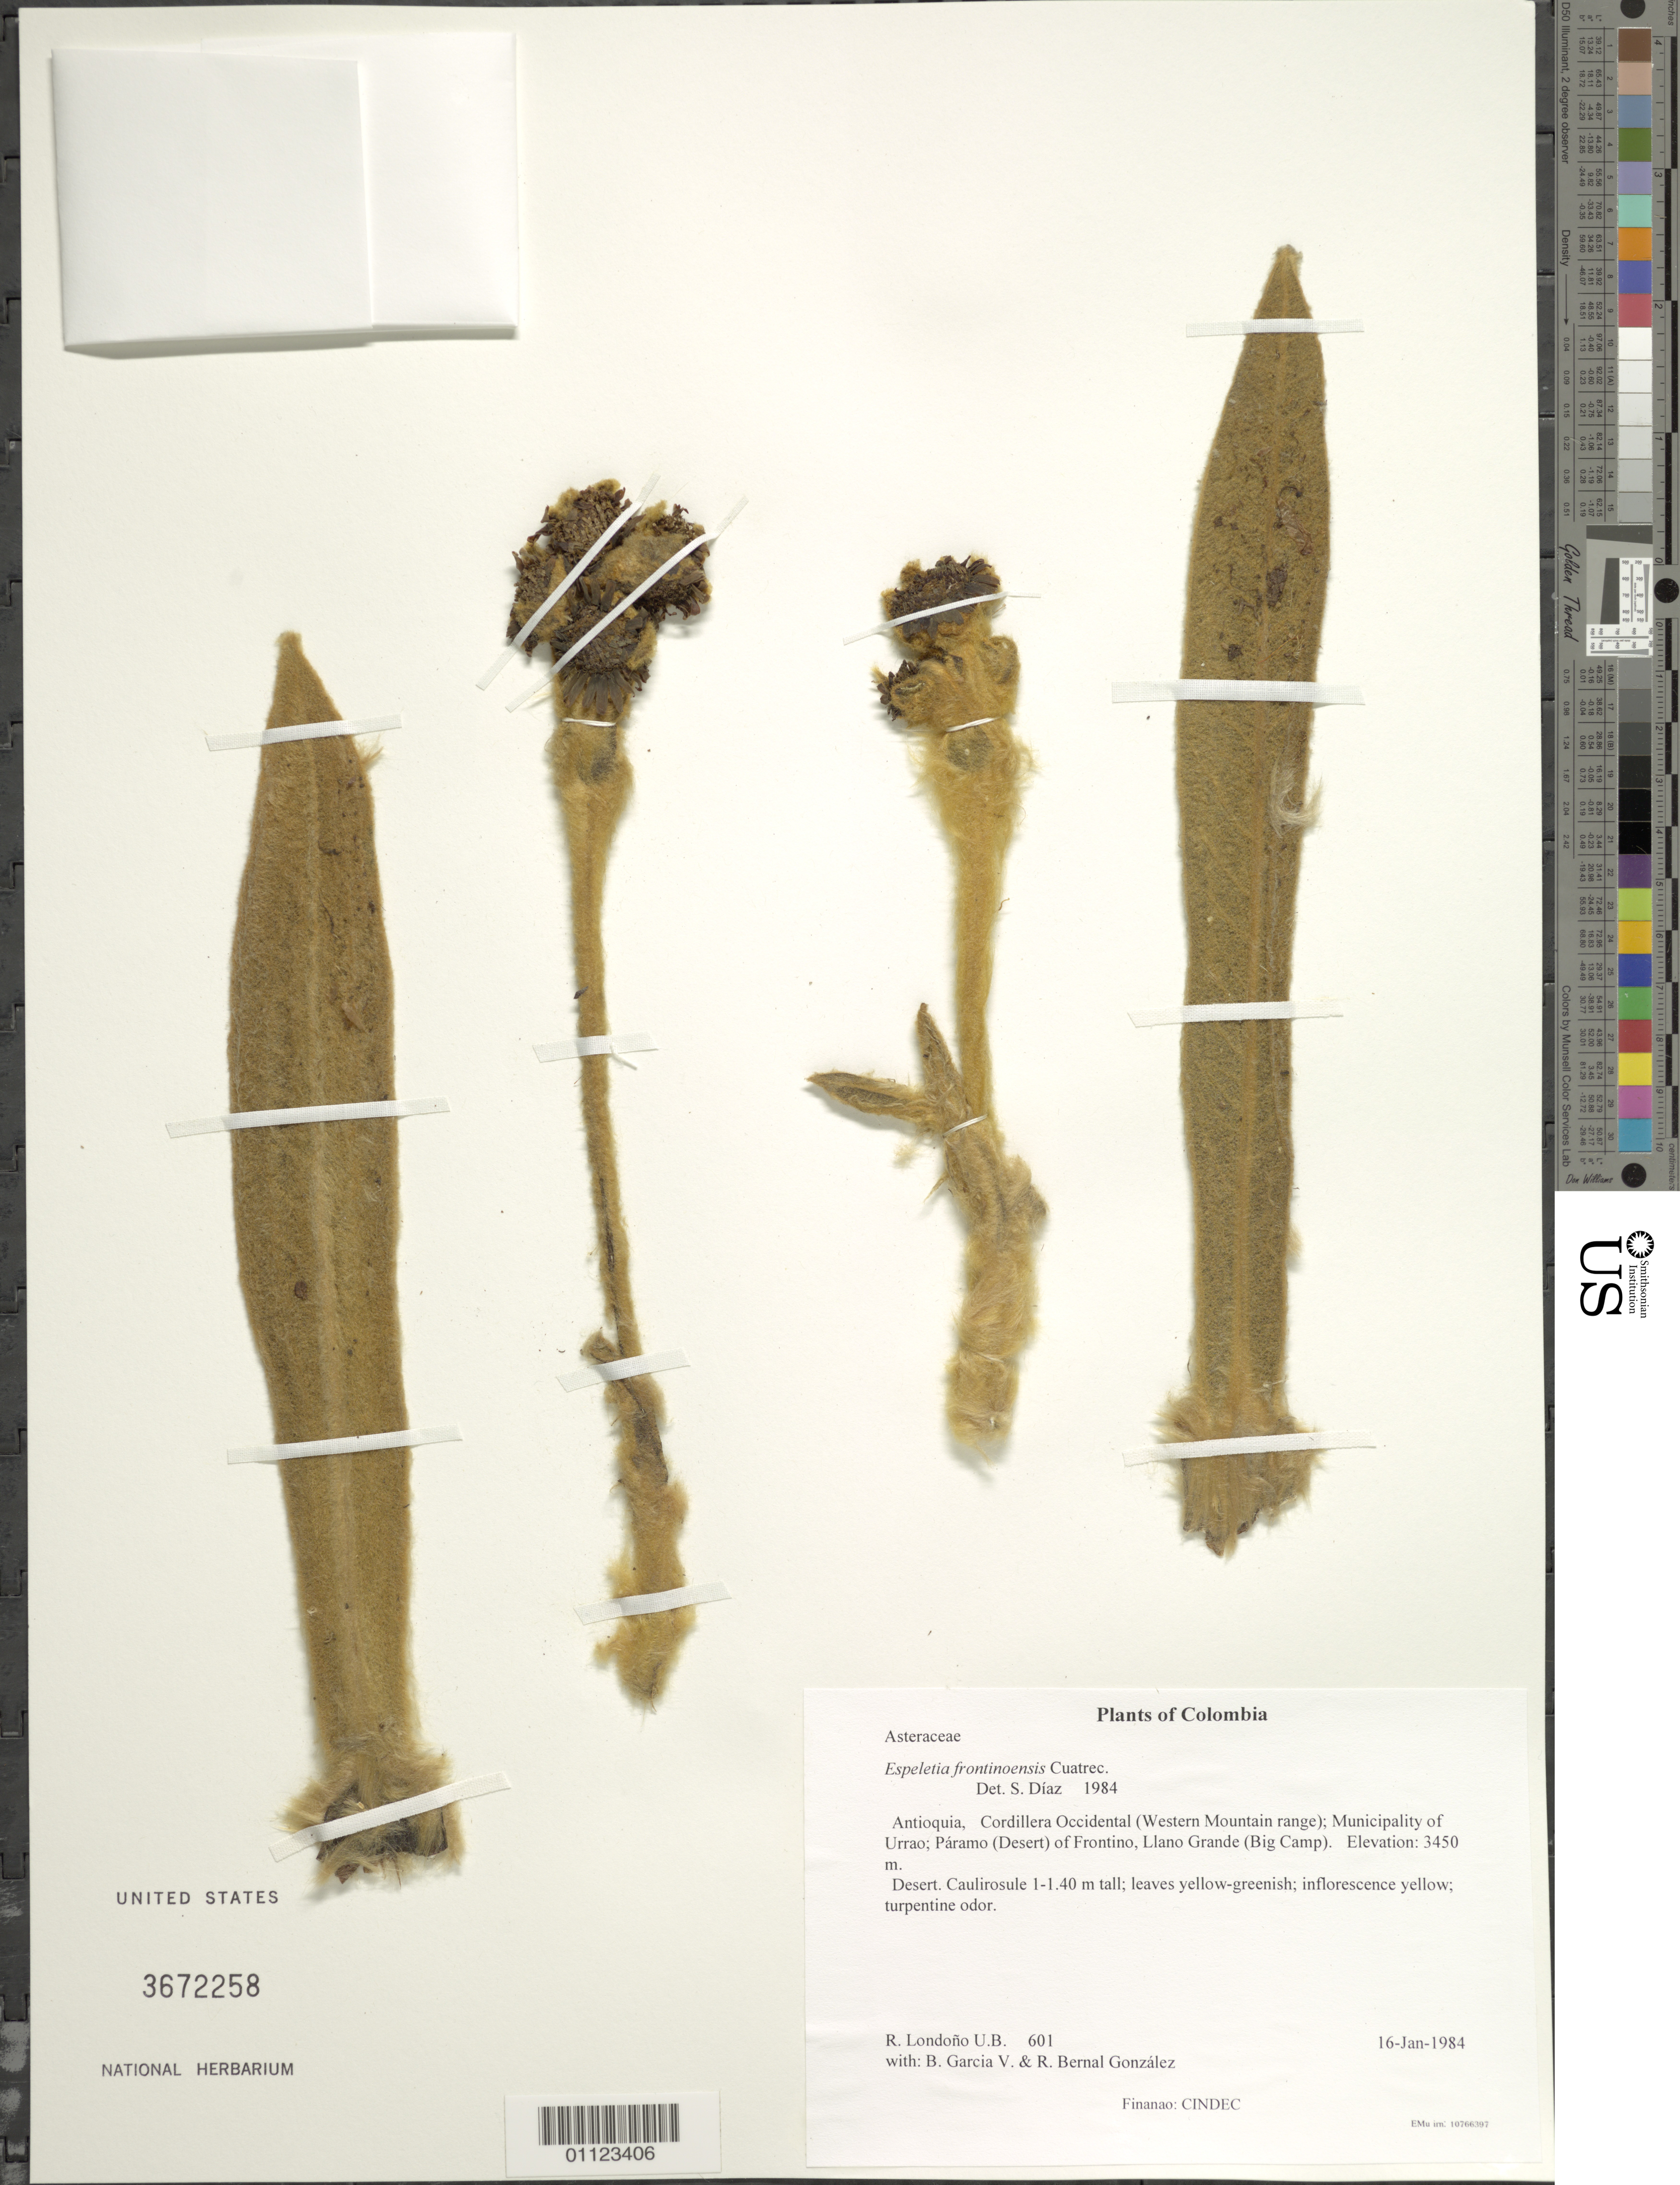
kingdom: Plantae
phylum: Tracheophyta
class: Magnoliopsida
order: Asterales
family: Asteraceae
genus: Espeletia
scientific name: Espeletia frontinoensis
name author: Cuatrec.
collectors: R. Londono U.B., B. Garcia V. & R. Bernal González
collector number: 601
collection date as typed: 16-Jan-84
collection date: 1984-01-16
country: Colombia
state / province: Antioquia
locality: Cordillera Occidental (Western Mountain range); Municipality of Urrao; Páramo (Desert) of Frontino, Llano Grande (Big Camp)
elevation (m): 3450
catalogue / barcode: US 3672258